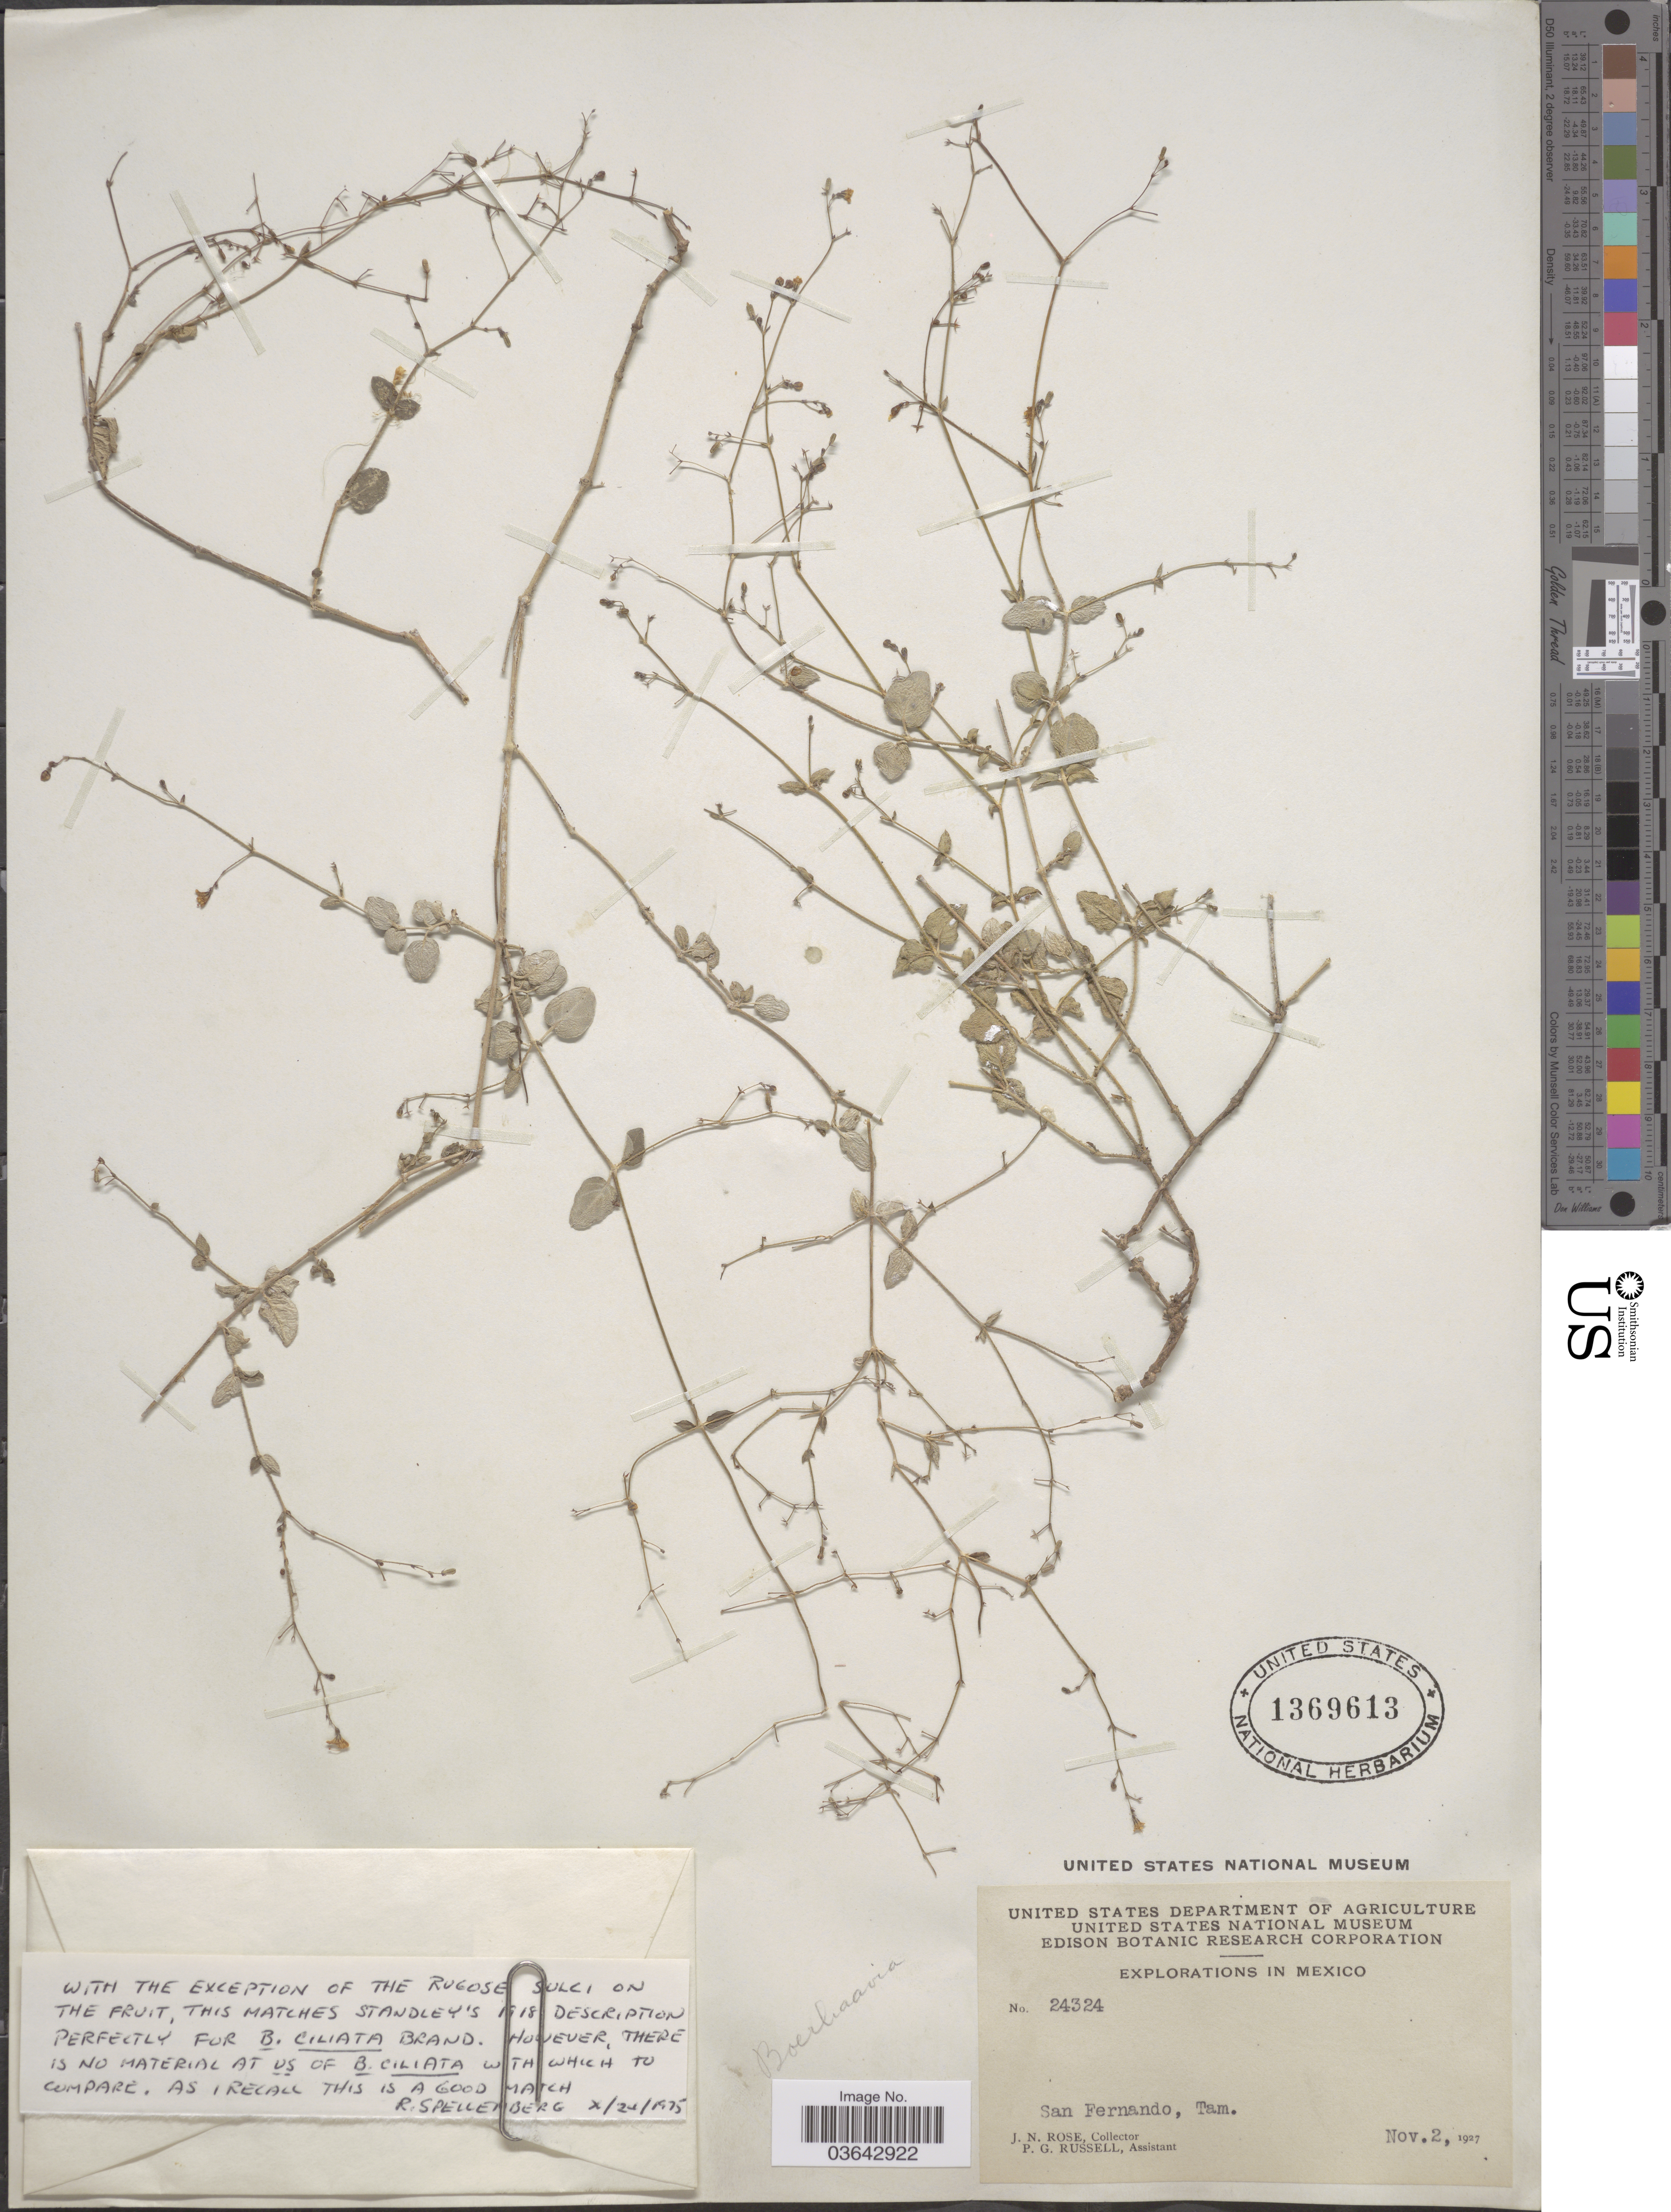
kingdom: Plantae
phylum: Tracheophyta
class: Magnoliopsida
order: Caryophyllales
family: Nyctaginaceae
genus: Boerhavia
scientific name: Boerhavia ciliata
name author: Brandegee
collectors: J. N. Rose & P. G. Russell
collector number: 24324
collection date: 1927-11-02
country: Mexico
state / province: Tamaulipas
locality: San Fernando, Tam.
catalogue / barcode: US 1369613